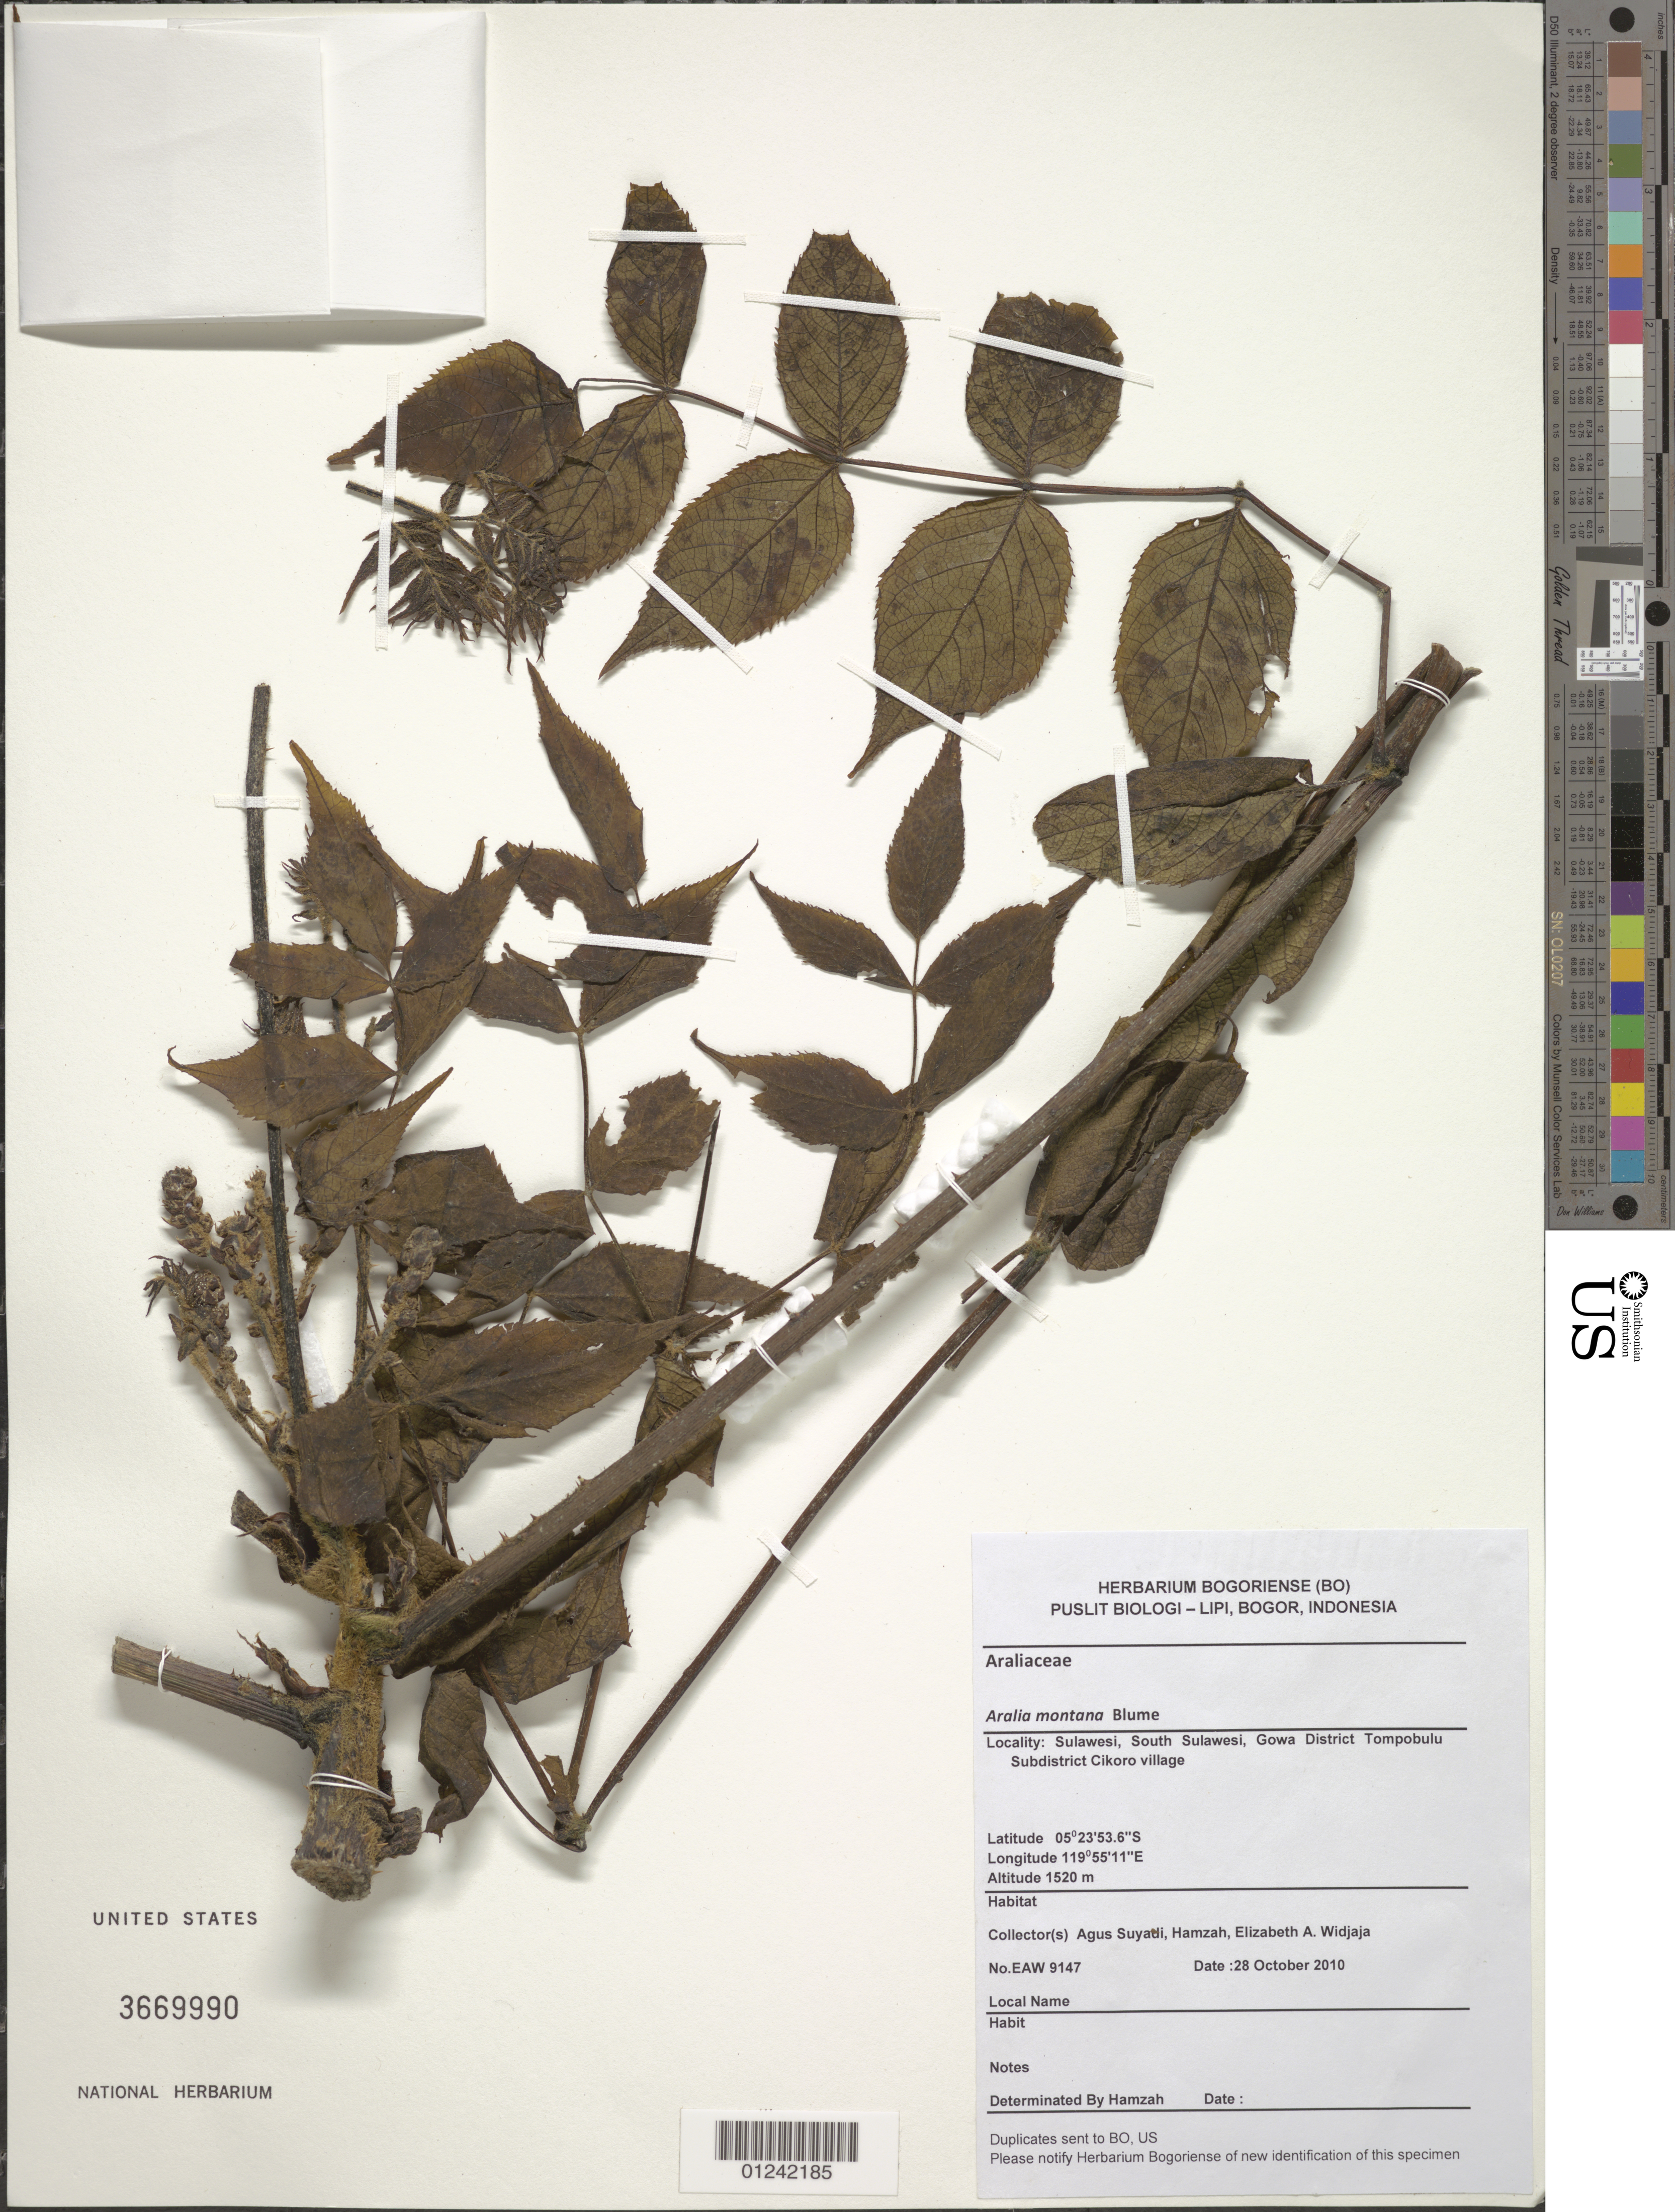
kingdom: Plantae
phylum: Tracheophyta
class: Magnoliopsida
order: Apiales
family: Araliaceae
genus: Aralia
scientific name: Aralia montana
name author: Blume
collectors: E. A. Widjaja, A. Suyadi & -. Hamzah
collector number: EA 9147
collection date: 2010-10-28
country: Indonesia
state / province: Sulawesi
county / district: Sulawesi Selatan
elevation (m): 1520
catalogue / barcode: US 3669990